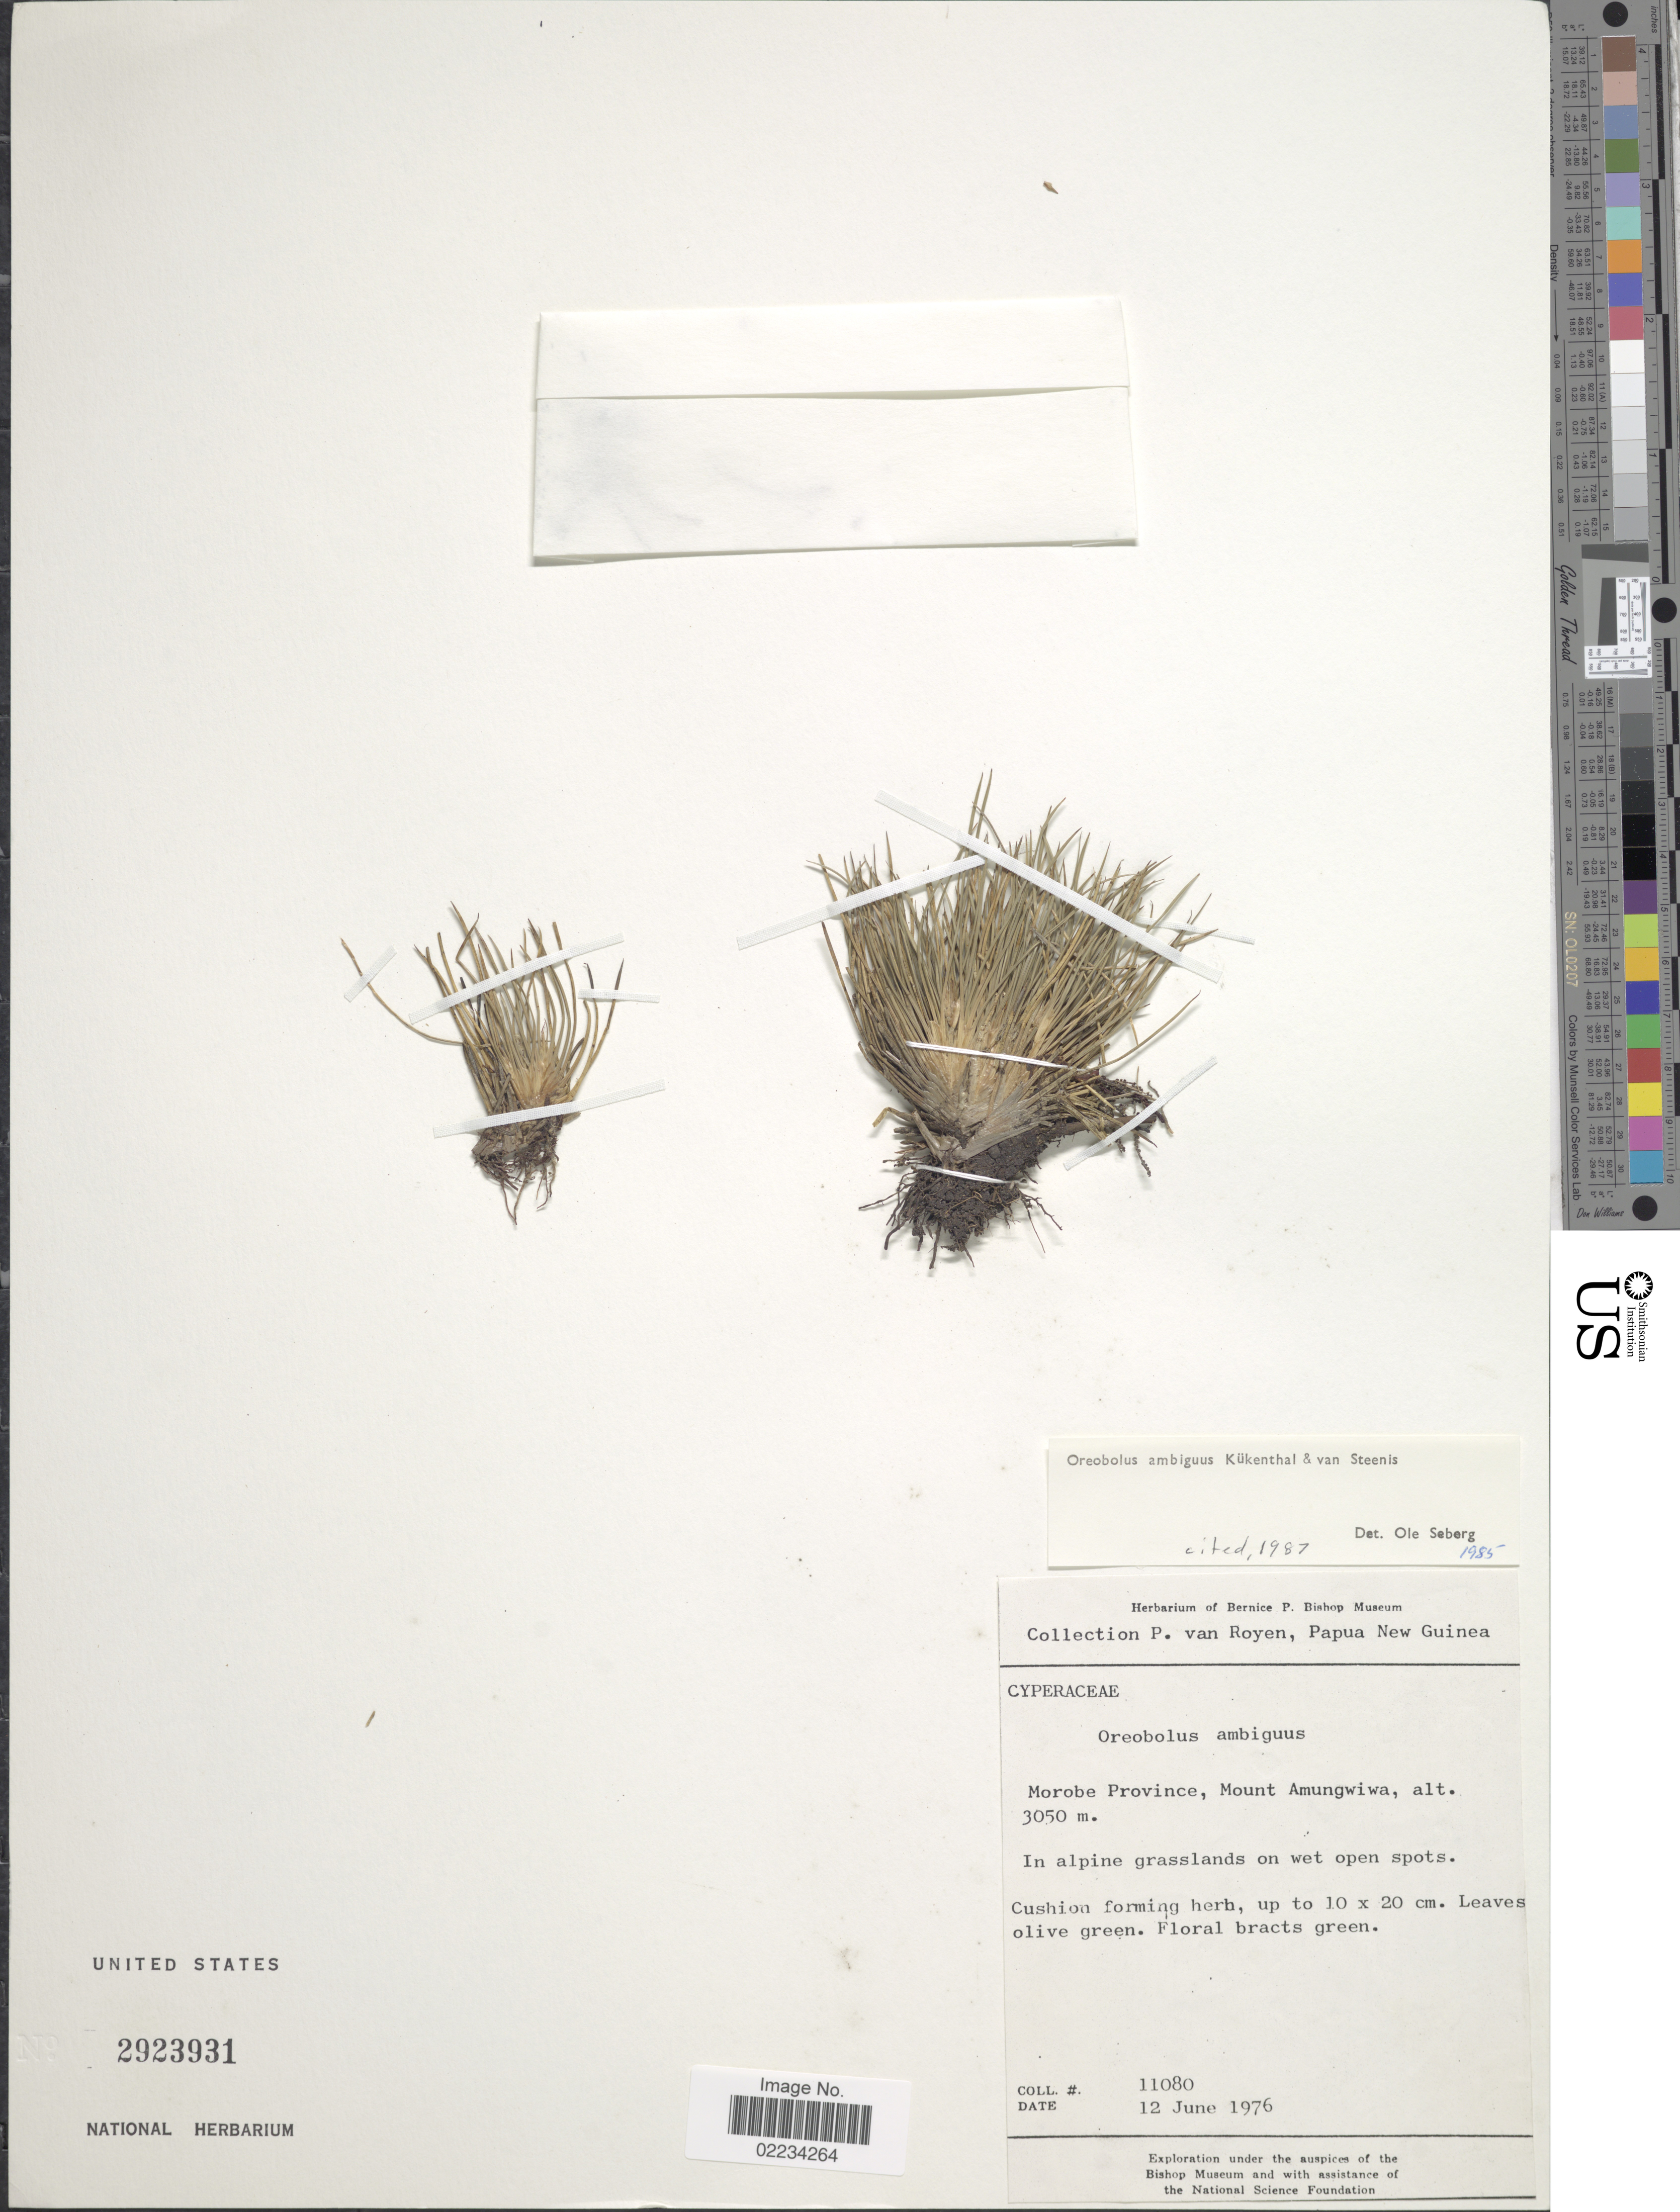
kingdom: Plantae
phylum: Tracheophyta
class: Liliopsida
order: Poales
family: Cyperaceae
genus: Oreobolus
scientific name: Oreobolus ambiguus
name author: Kük. & Steenis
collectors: P. van Royen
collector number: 11080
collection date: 1976-06-12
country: Papua New Guinea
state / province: Morobe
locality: Mount Amungwiwa, In alpine grasslands on wet open spots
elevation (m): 3050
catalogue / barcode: US 2923931